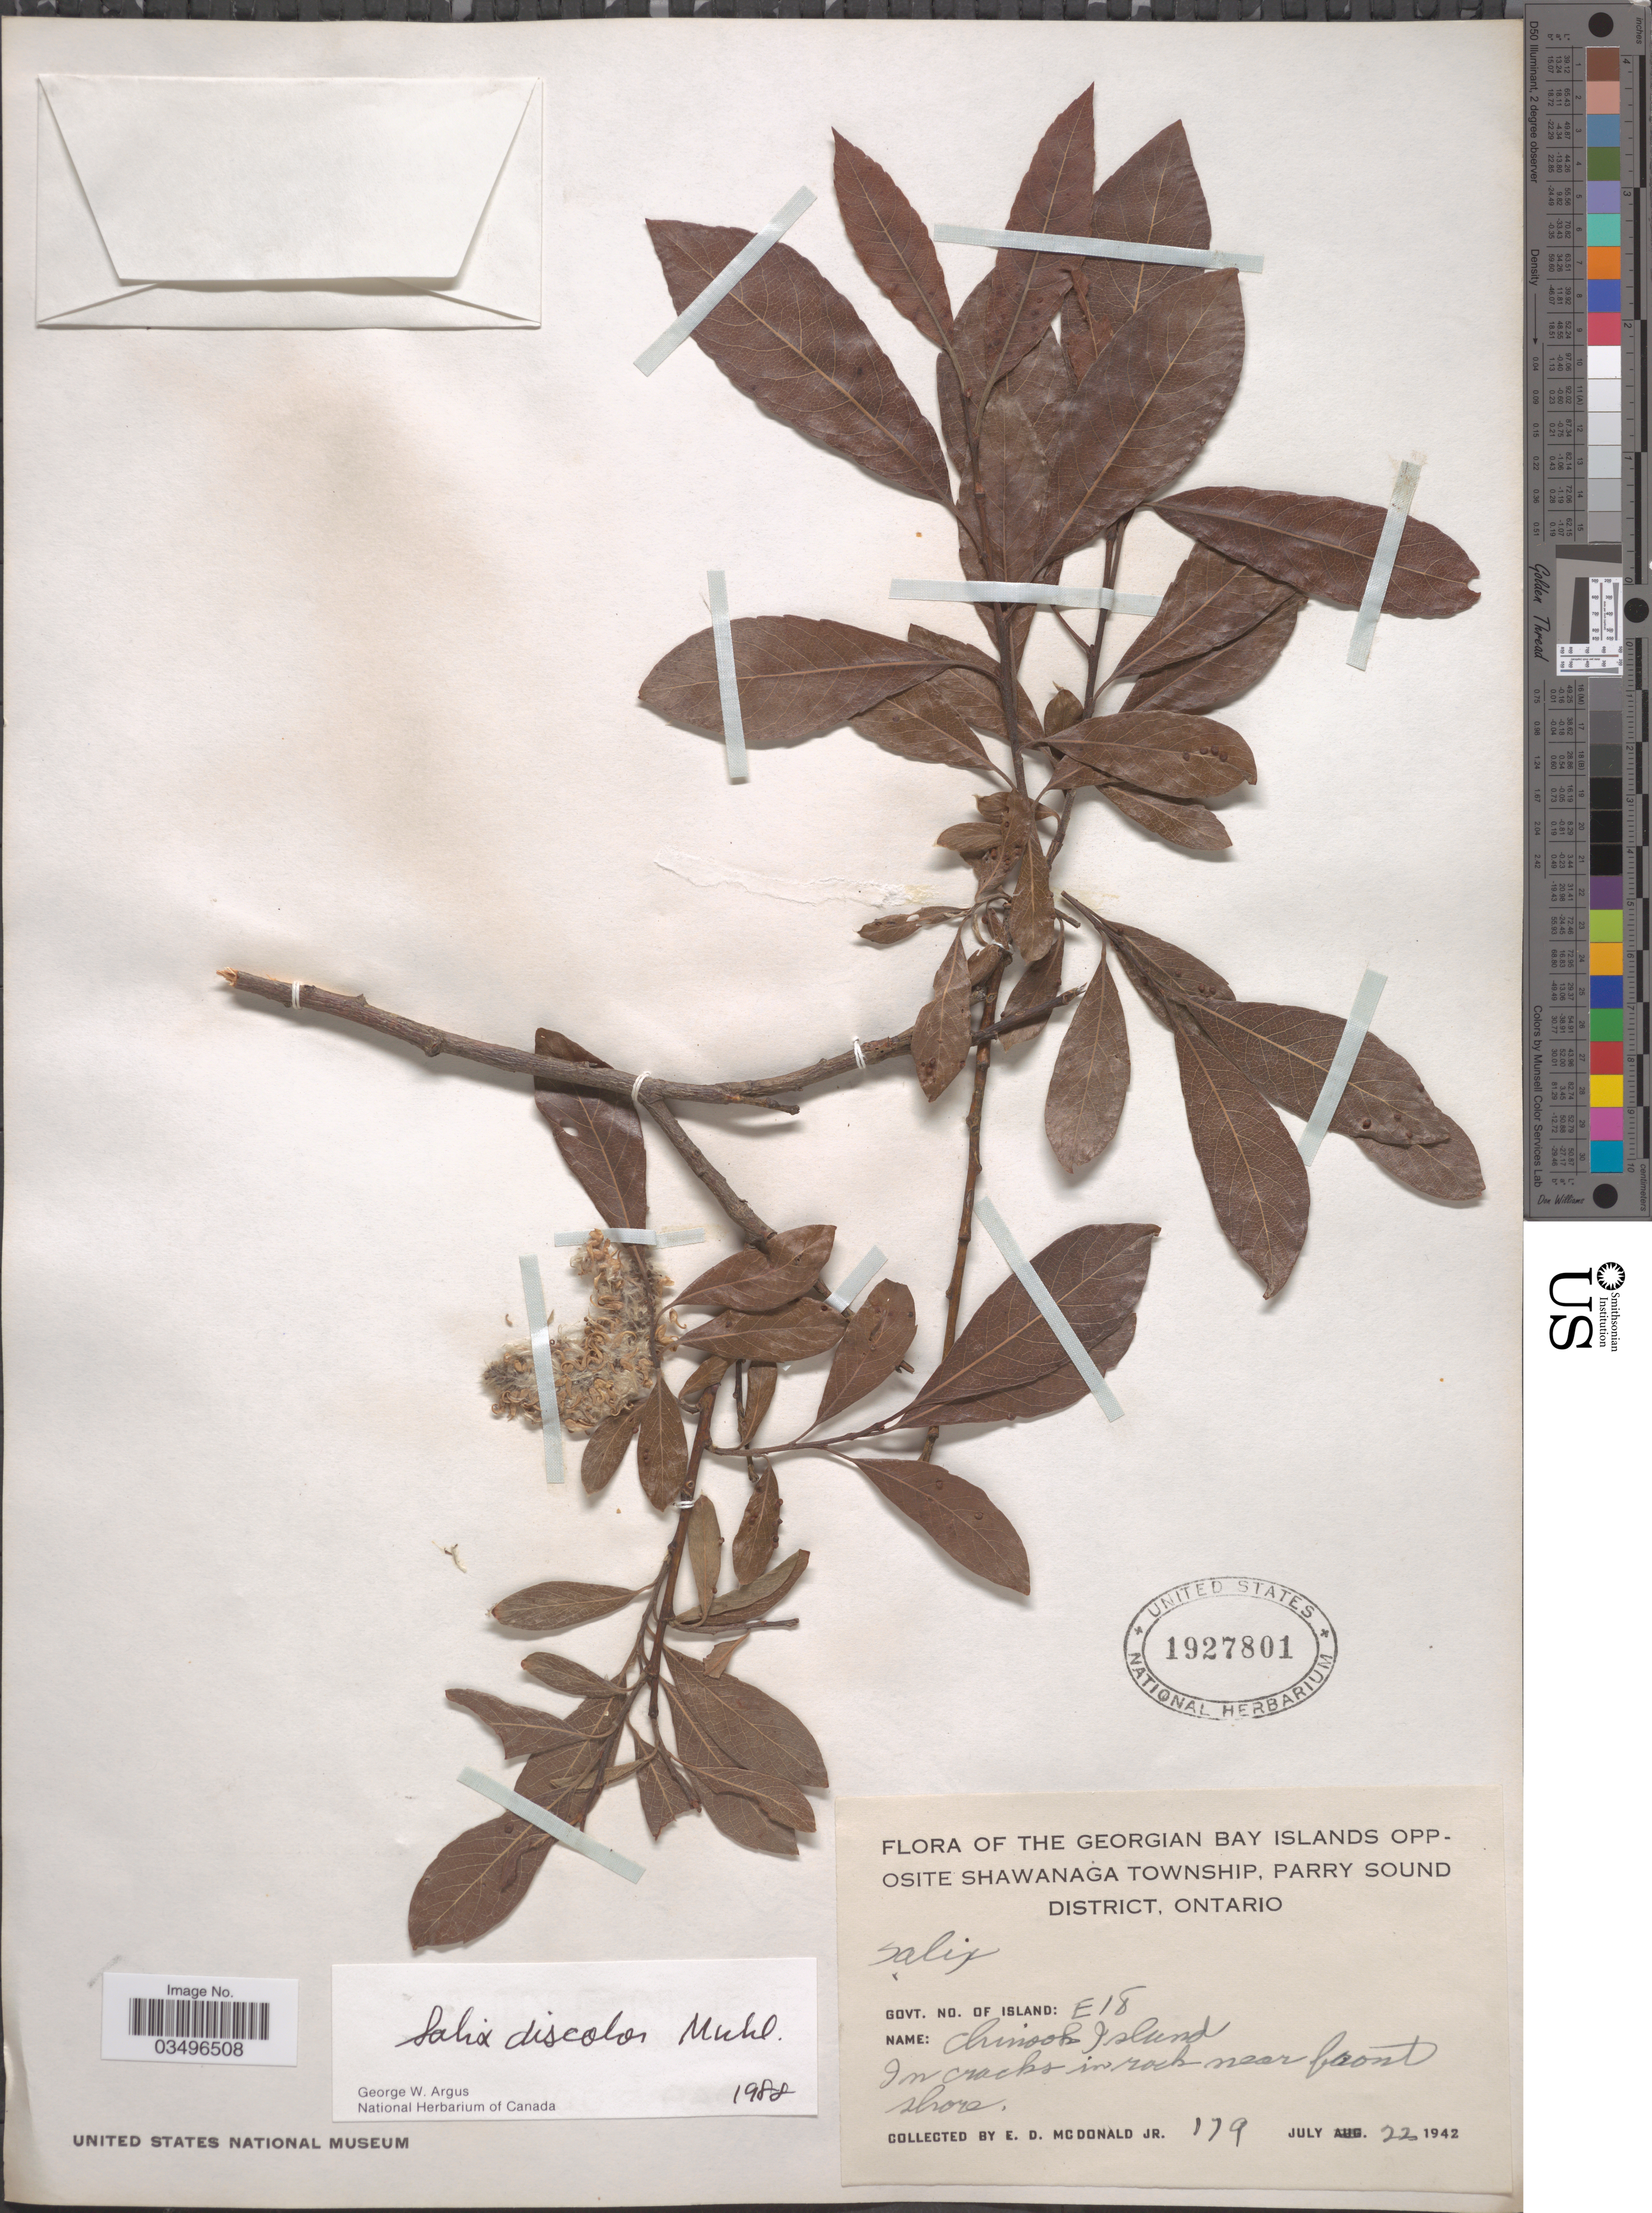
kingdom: Plantae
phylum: Tracheophyta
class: Magnoliopsida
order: Malpighiales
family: Salicaceae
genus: Salix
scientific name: Salix discolor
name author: Muhl.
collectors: E. D. McDonald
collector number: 179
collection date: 1942-07-22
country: Canada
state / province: Ontario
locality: The Georgian Bay Islands opposite Shawanaga Township, Parry Sound District. Govt. No. of Island: E 18. Chinook Island. In cracks in rock near front shore.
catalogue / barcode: US 1927801